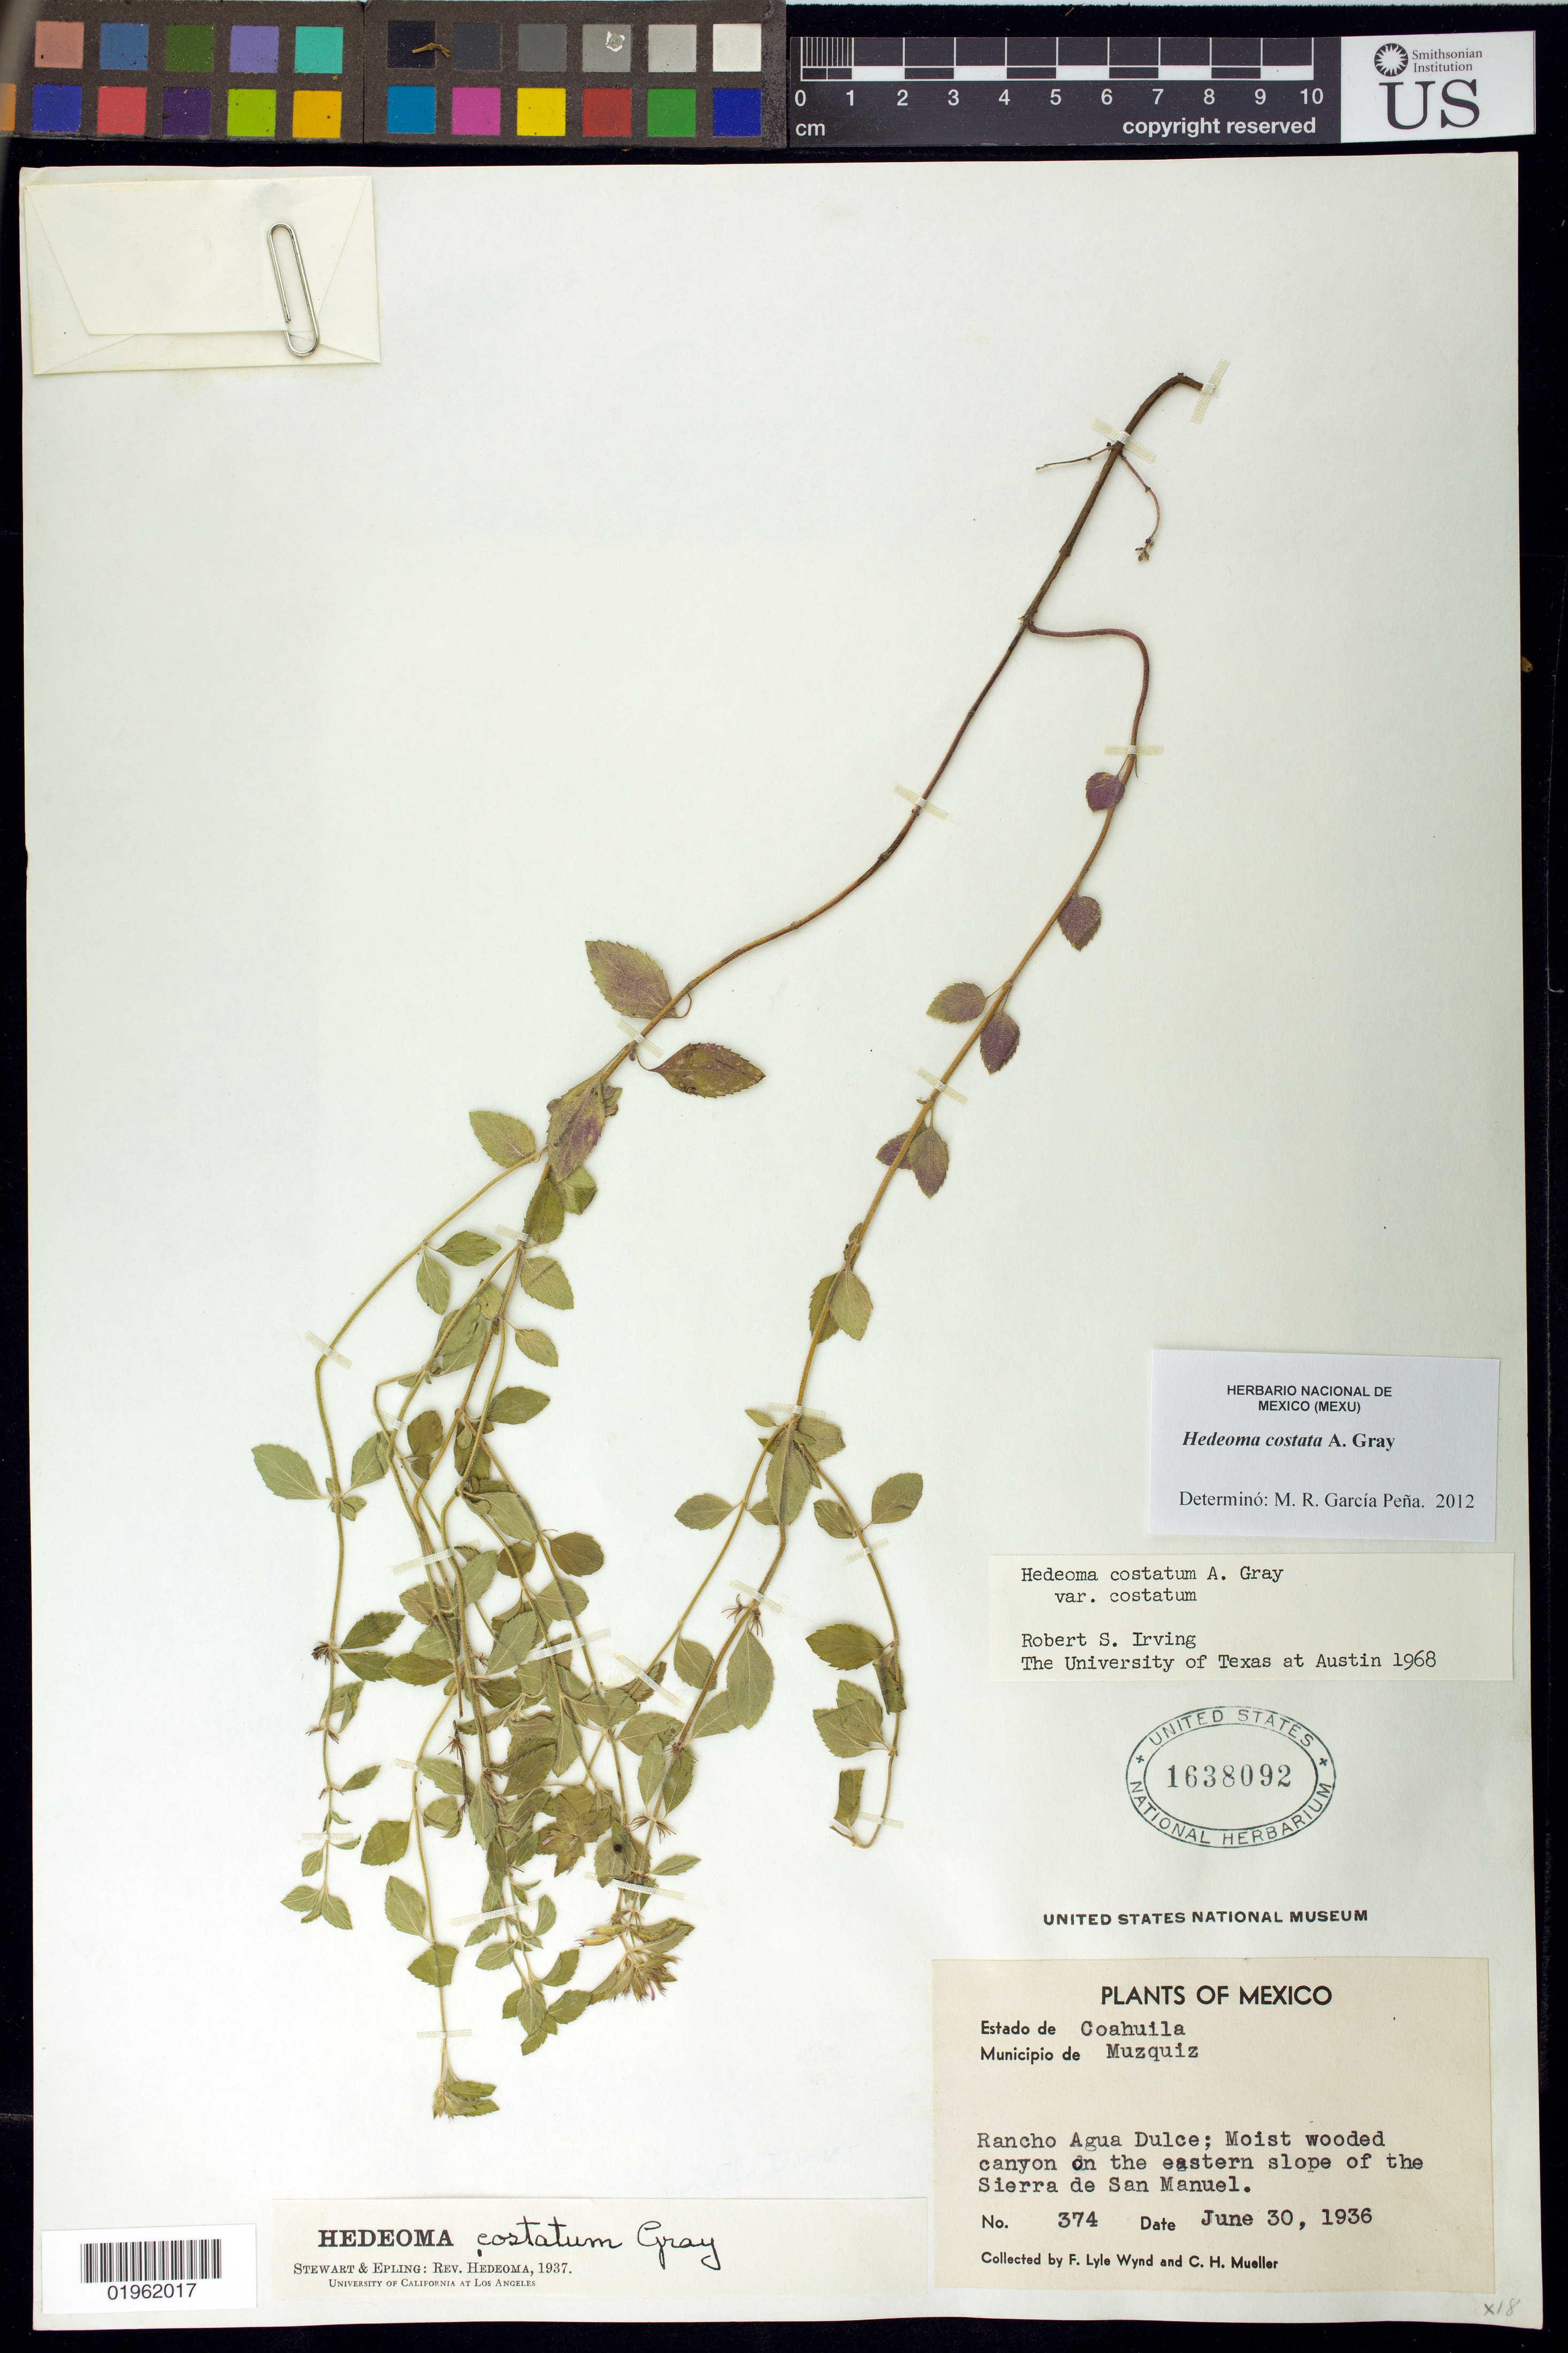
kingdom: Plantae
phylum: Tracheophyta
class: Magnoliopsida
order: Lamiales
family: Lamiaceae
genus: Hedeoma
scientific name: Hedeoma costata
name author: A. Gray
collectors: F. L. Wynd & C. H. Muller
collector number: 374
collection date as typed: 30 Jun 1936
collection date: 1936-06-30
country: Mexico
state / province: Coahuila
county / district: Múzquiz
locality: Rancho Agua Dulce; canyon on the eastern slope of the Sierra de San Manuel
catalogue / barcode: US 1638092